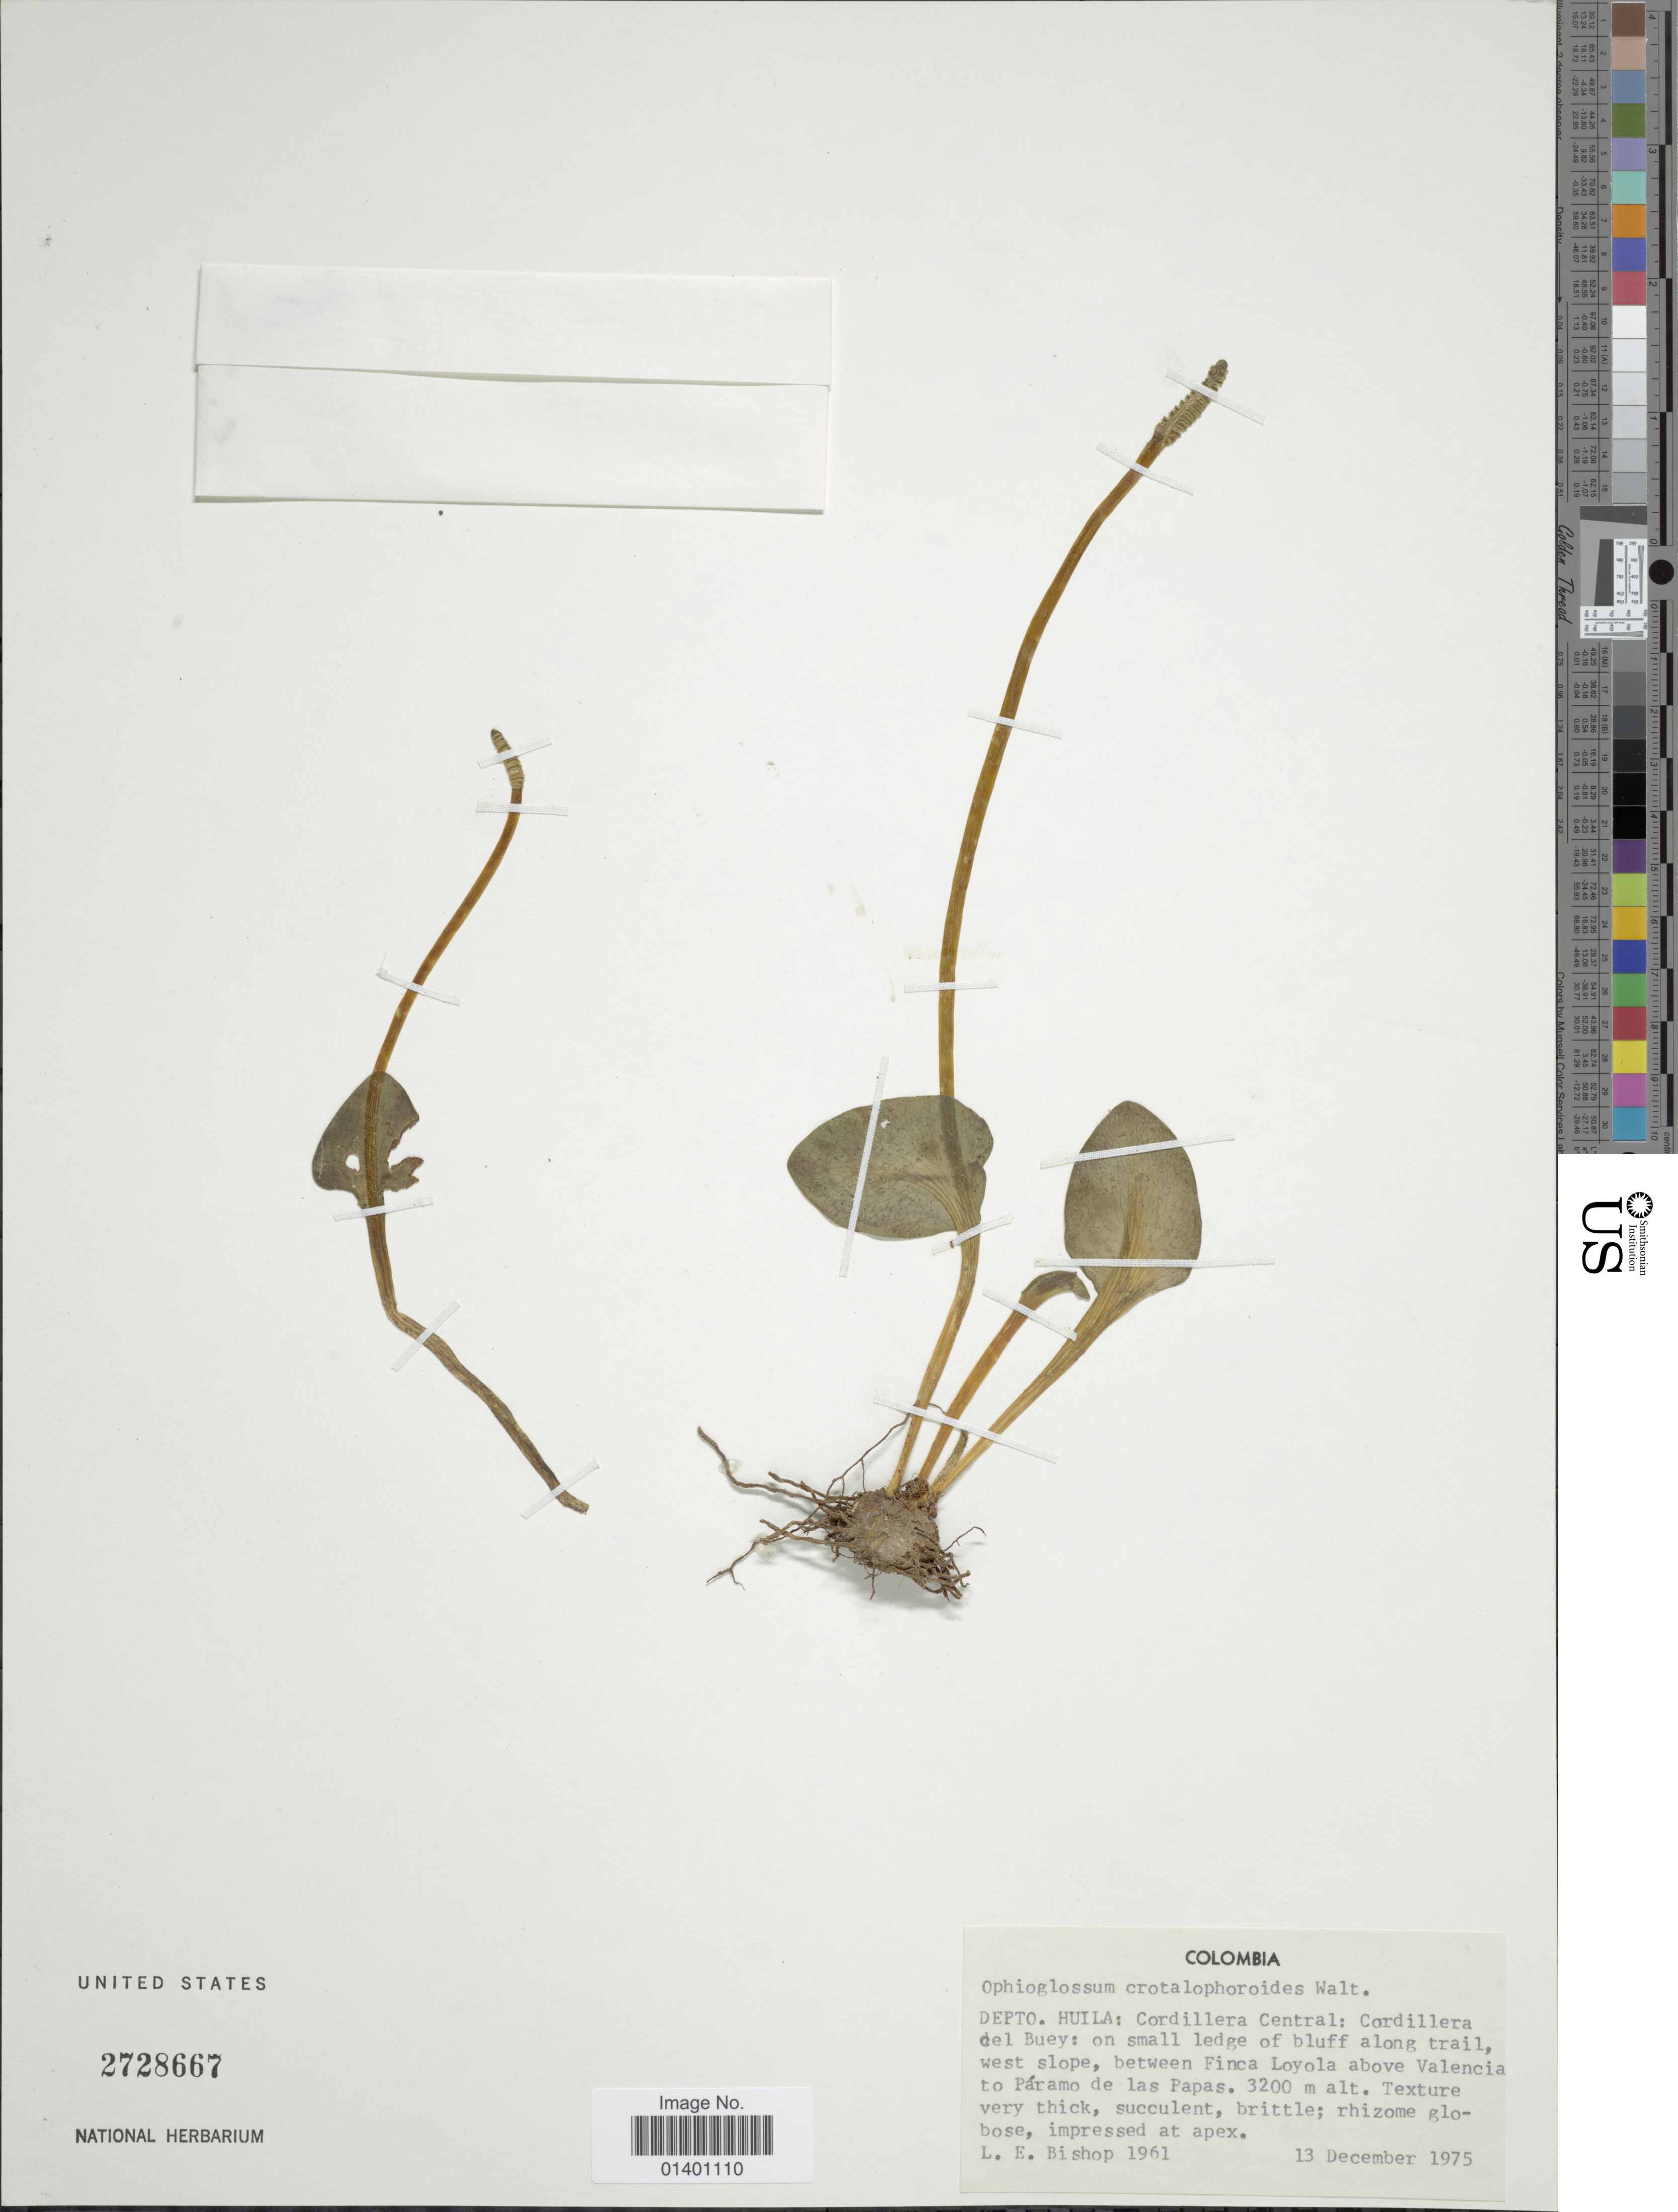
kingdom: Plantae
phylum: Tracheophyta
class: Polypodiopsida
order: Ophioglossales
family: Ophioglossaceae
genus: Ophioglossum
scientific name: Ophioglossum crotalophoroides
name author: Walter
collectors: L. E. Bishop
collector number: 1961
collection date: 1975-12-13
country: Colombia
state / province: Huila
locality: Cordillera Central; Cordillera del Buey: on small ledge of bluff along trail, west slope, between Finca Loyola above Valencia to Paramo de las Papas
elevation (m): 3200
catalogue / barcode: US 2728667